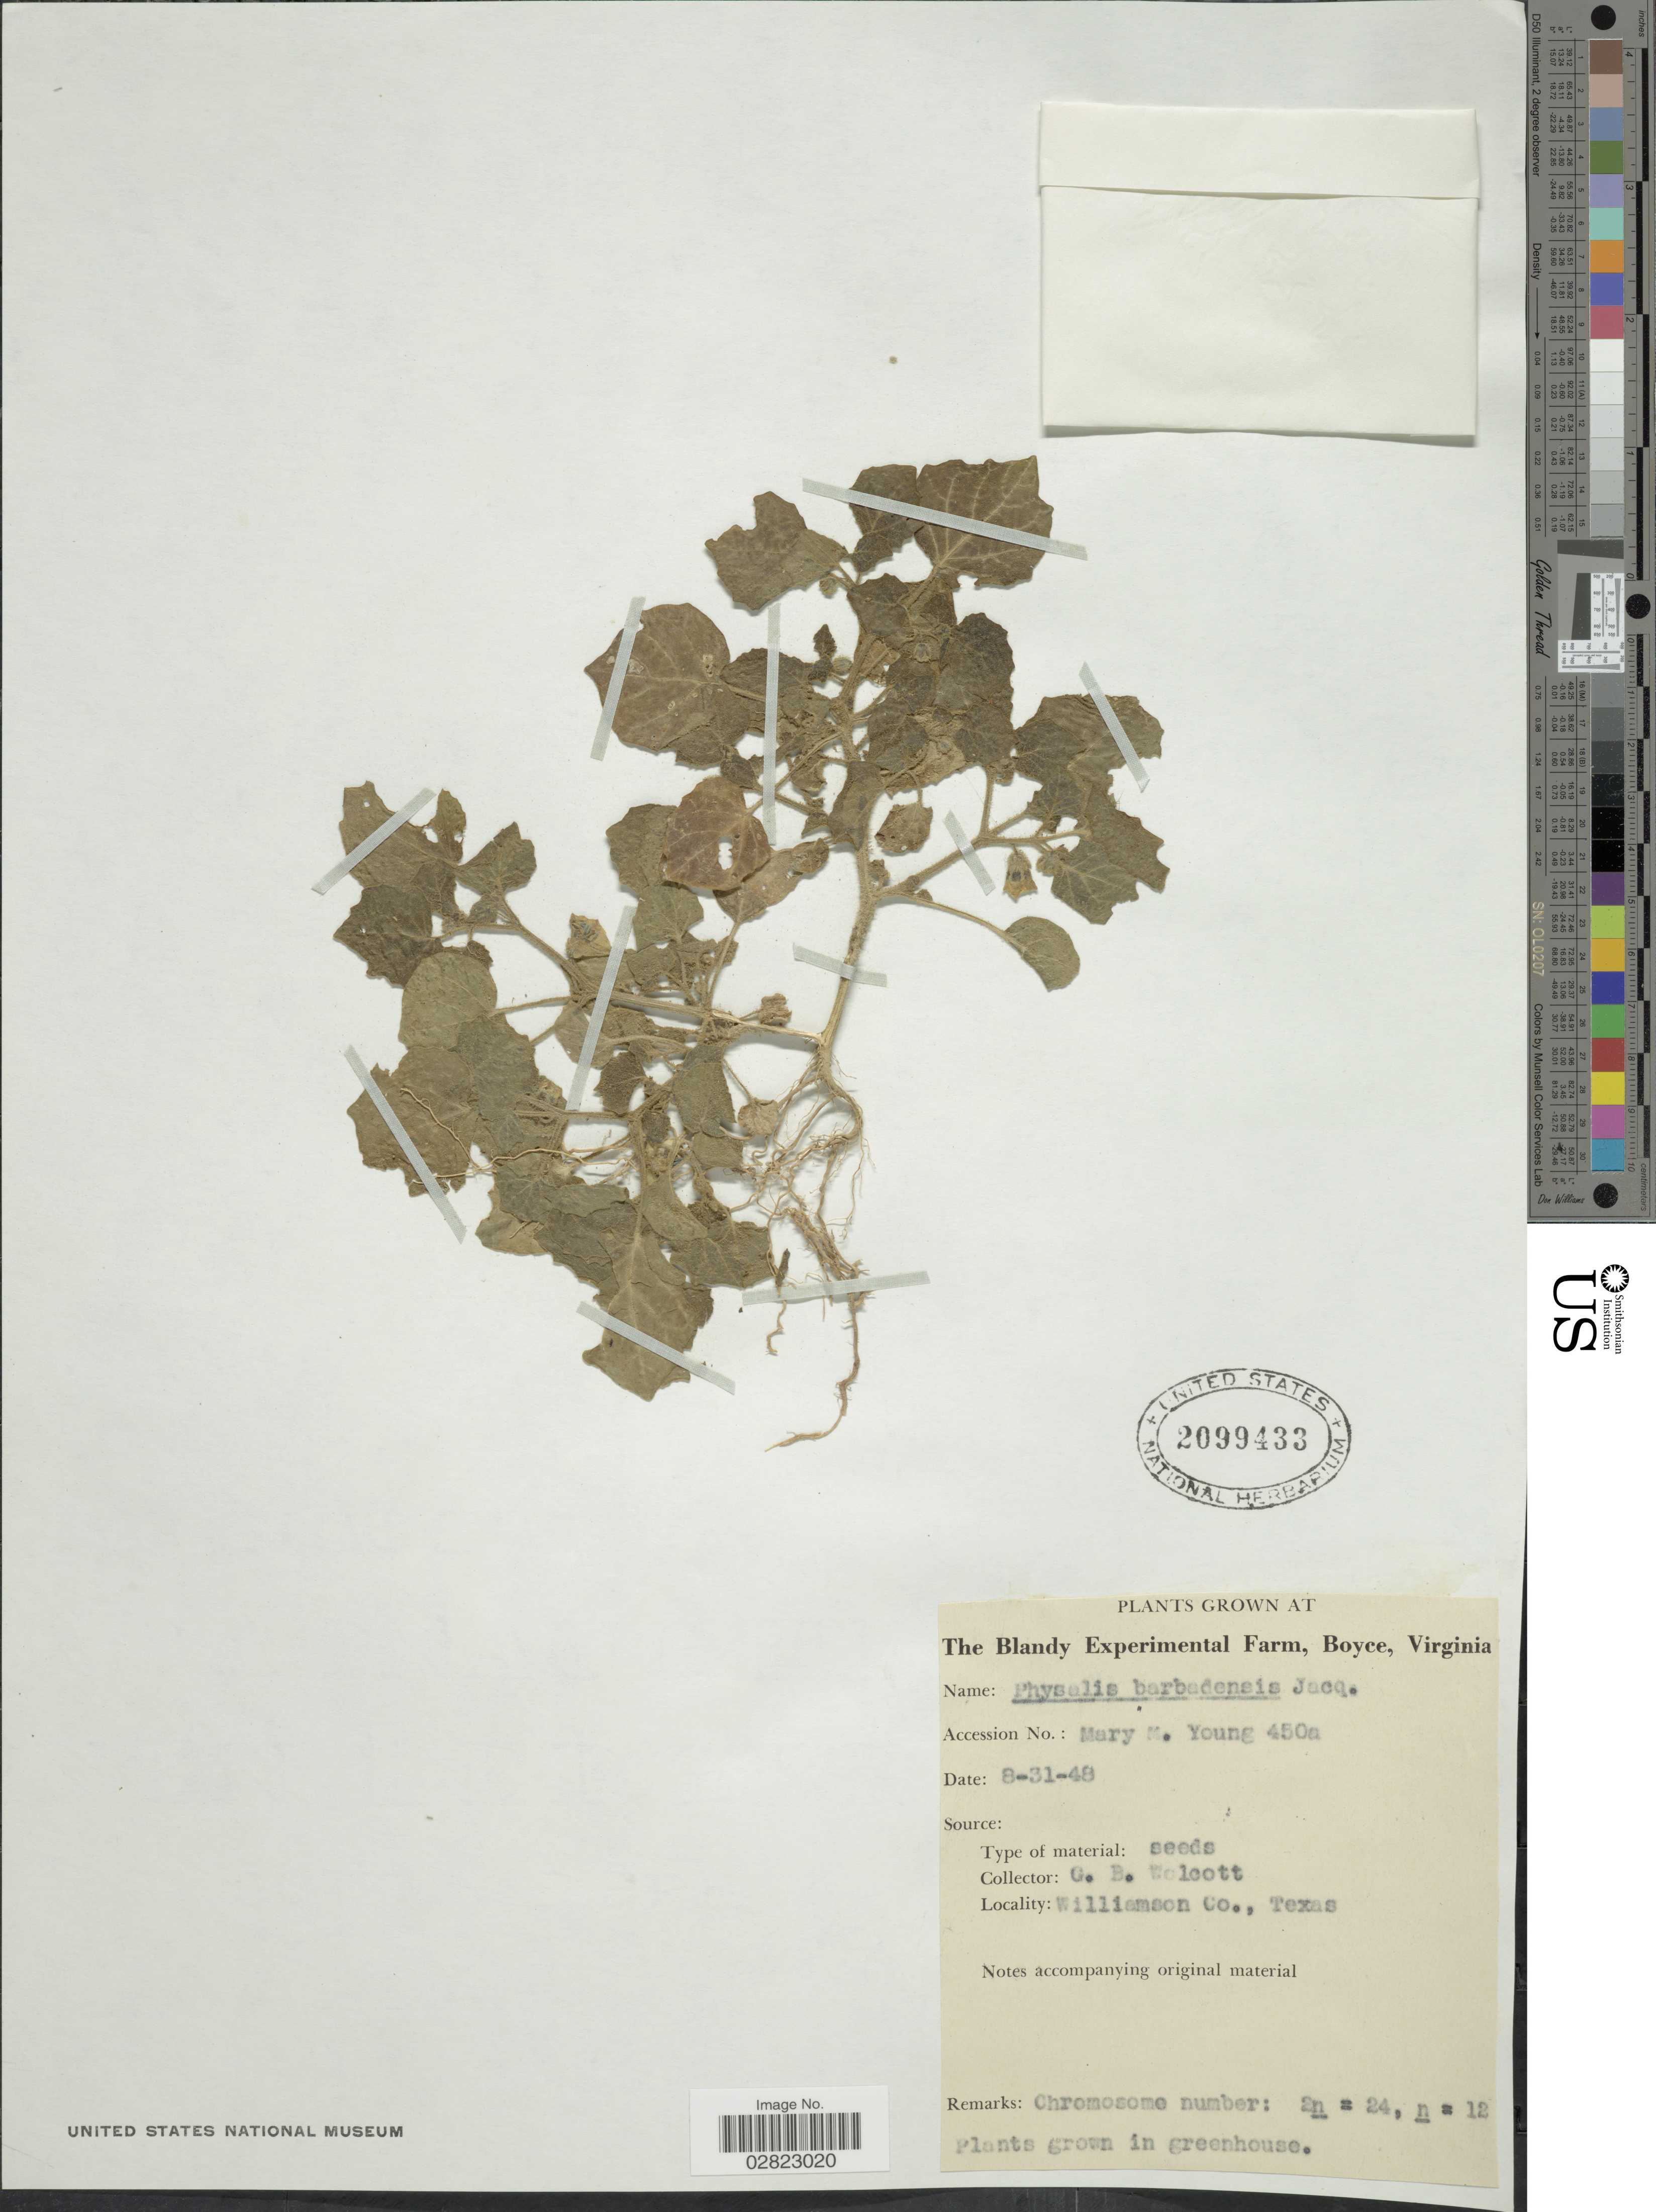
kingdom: Plantae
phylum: Tracheophyta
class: Magnoliopsida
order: Solanales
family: Solanaceae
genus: Physalis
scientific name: Physalis barbadensis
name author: Jacq.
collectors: G. Wolcott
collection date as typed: Transcribed d/m/y: 31/8/48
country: United States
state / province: Virginia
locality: The Blandy Experimental Farm, Boyce. In greenhouse.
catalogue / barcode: US 2099433